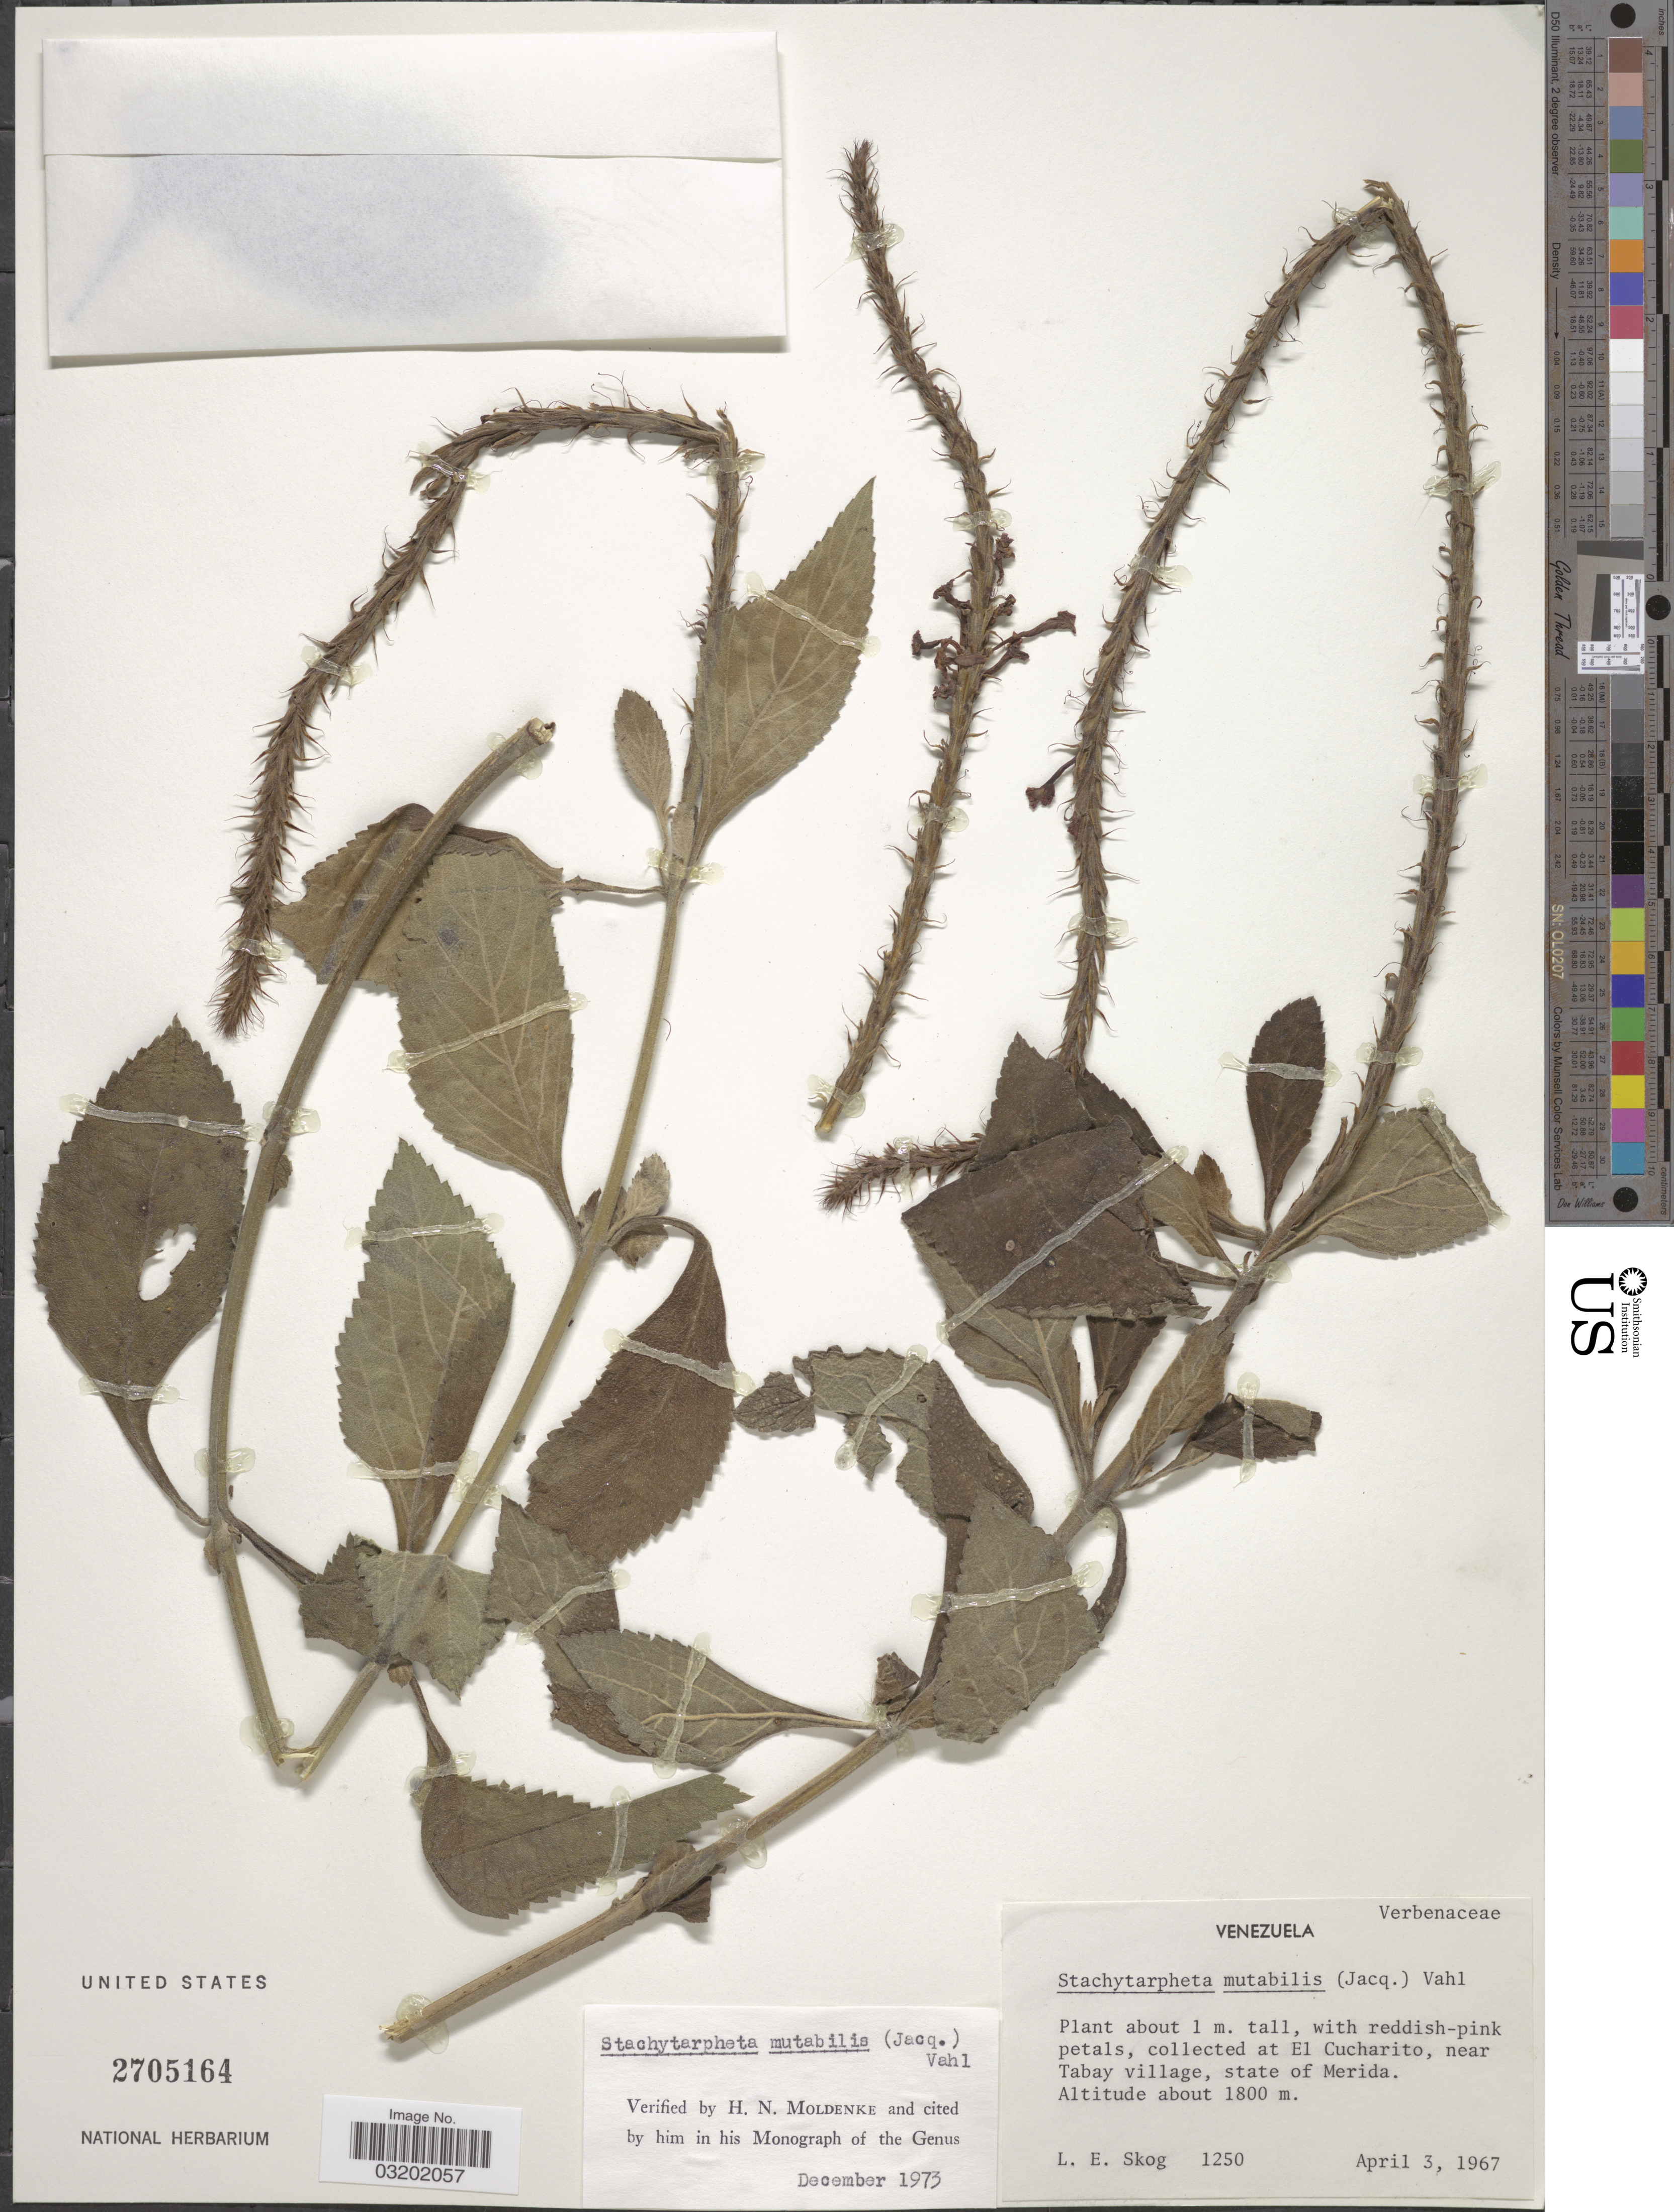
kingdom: Plantae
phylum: Tracheophyta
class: Magnoliopsida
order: Lamiales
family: Verbenaceae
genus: Stachytarpheta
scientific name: Stachytarpheta mutabilis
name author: (Jacq.) Vahl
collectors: L. E. Skog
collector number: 1250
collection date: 1967-04-03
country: Venezuela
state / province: Mérida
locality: El Cucharito, near Tabay village.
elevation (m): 1800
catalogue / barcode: US 2705164